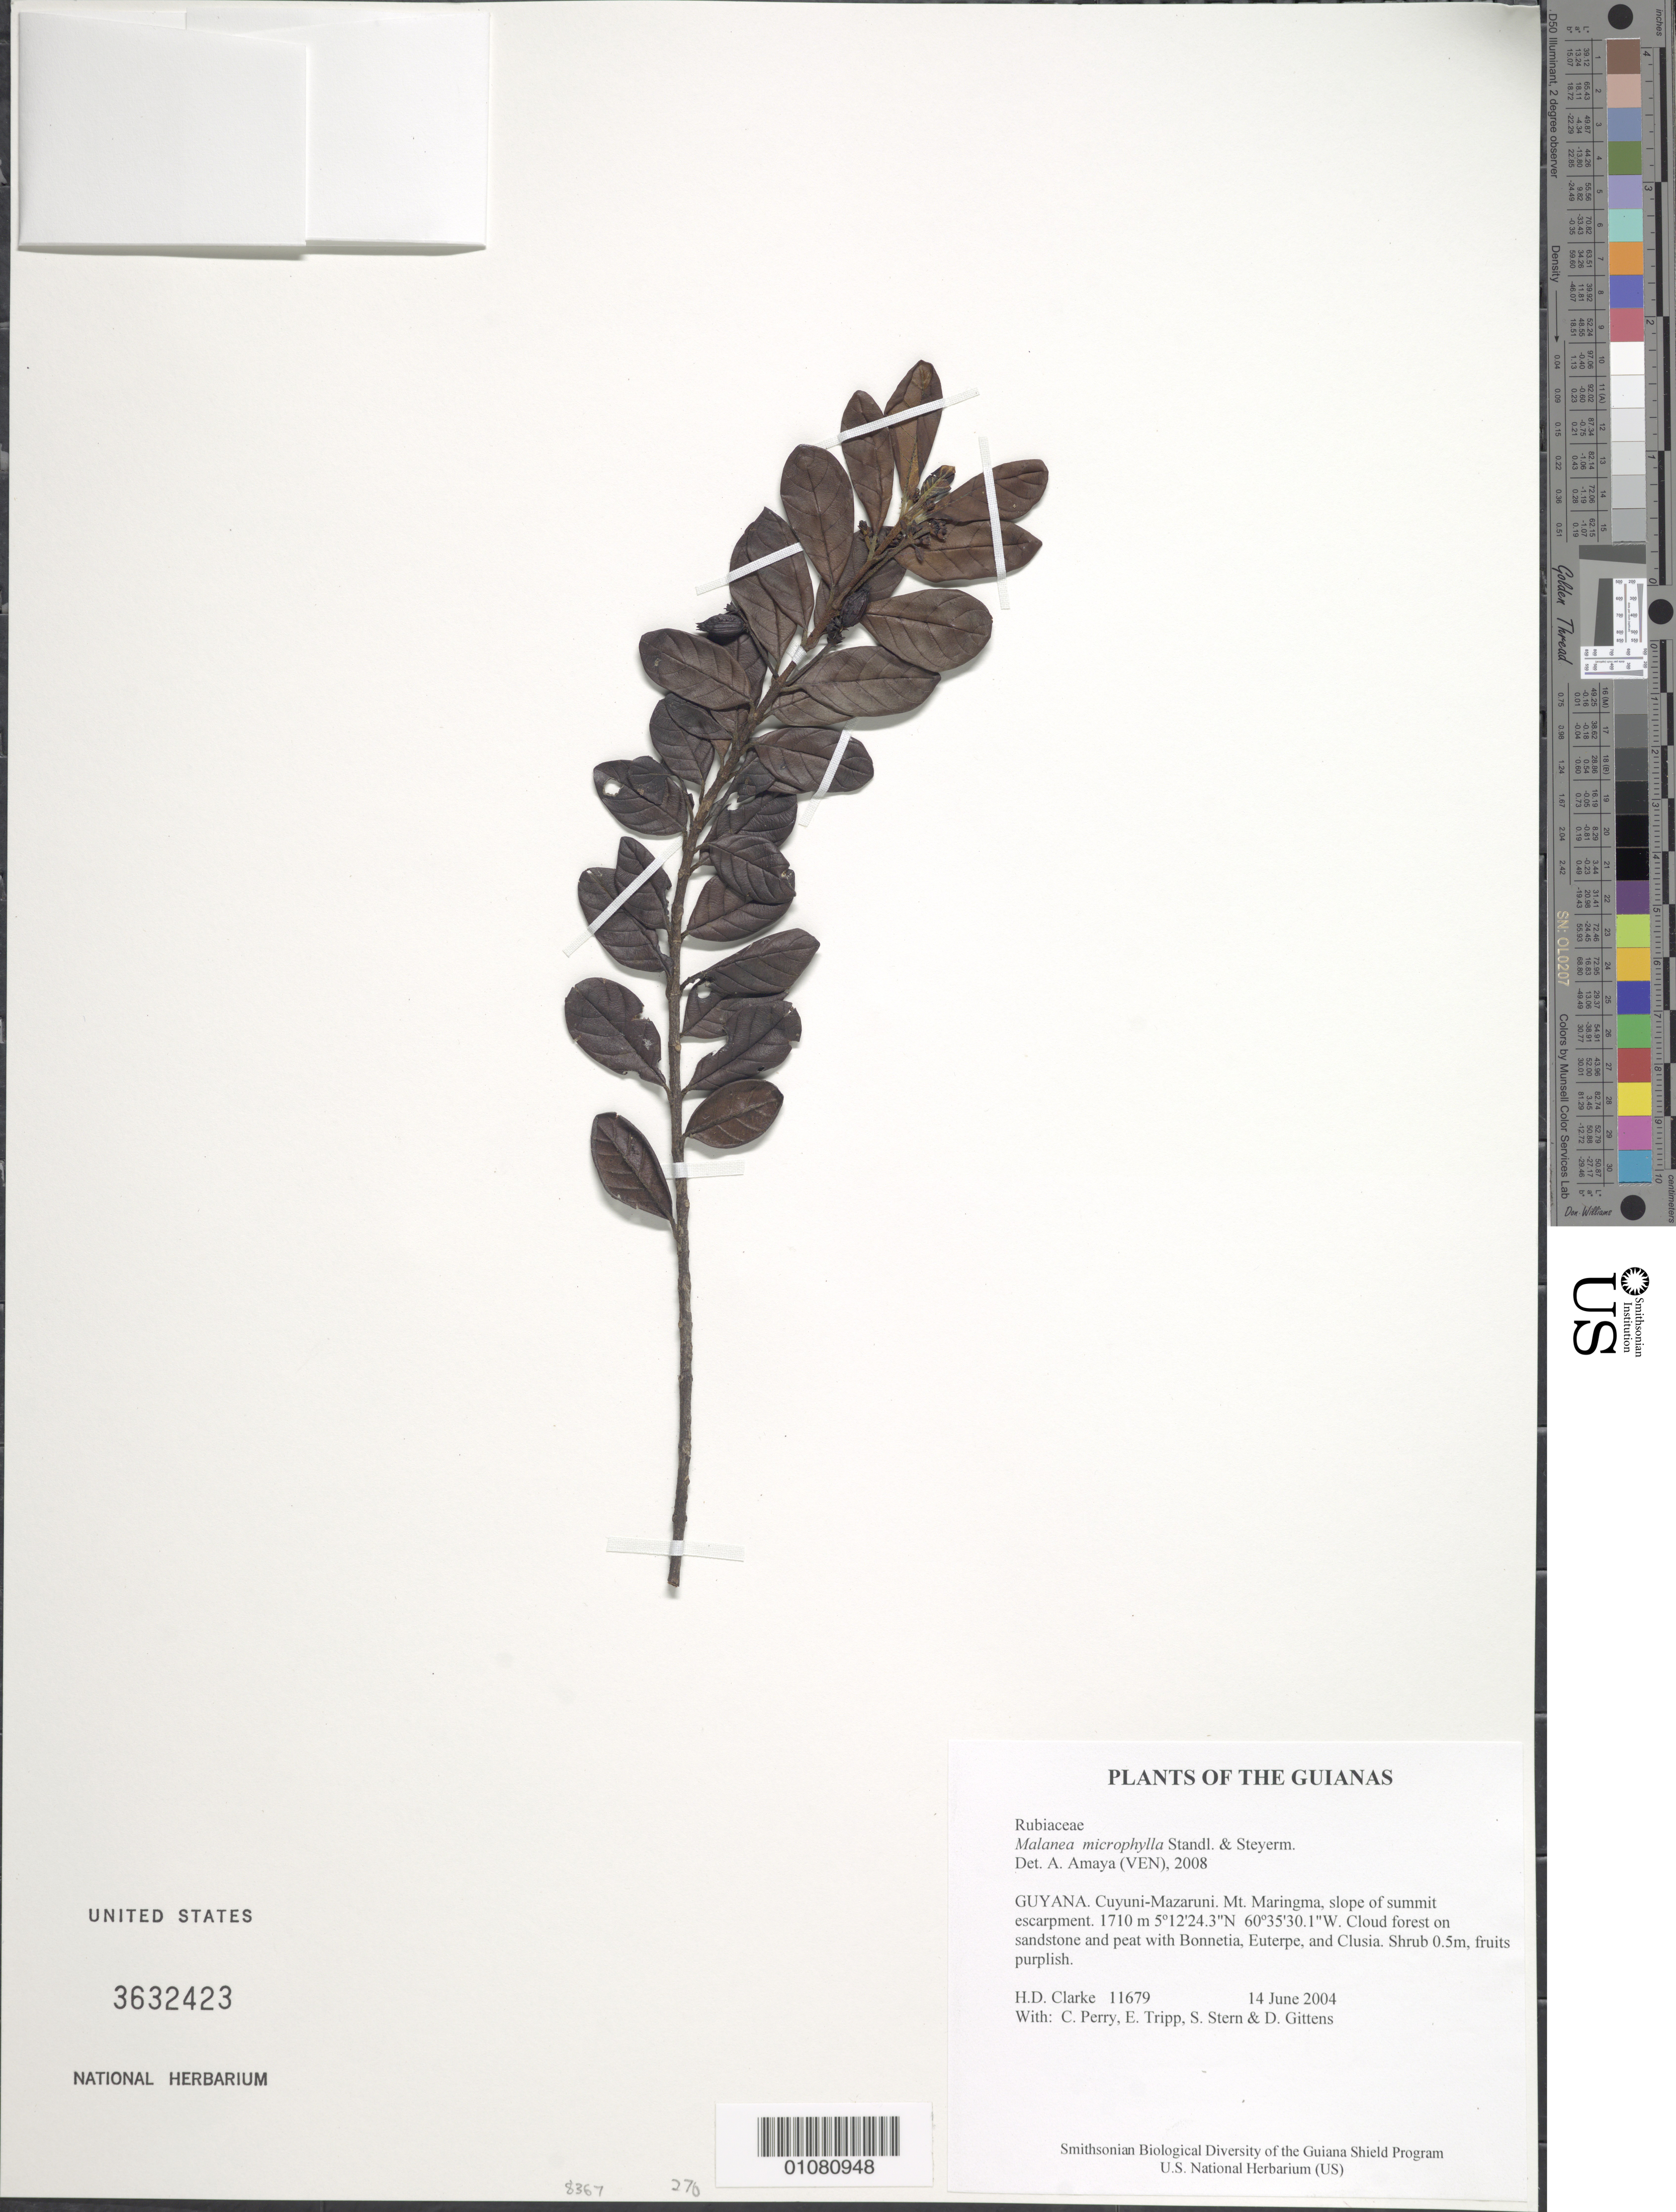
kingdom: Plantae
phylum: Tracheophyta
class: Magnoliopsida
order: Gentianales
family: Rubiaceae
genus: Malanea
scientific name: Malanea microphylla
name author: Standl. & Steyerm.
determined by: Amaya, A.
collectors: H. D. Clarke, C. Perry, E. Tripp, S. R. Stern & D. Gittens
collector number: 11679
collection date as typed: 14 June 2004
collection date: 2004-06-14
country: Guyana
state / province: Cuyuni-Mazaruni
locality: Mt. Maringma, slope of summit escarpment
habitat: Cloud forest on sandstone and peat with Bonnetia, Euterpe, and Clusia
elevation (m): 1710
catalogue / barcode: US 3632423